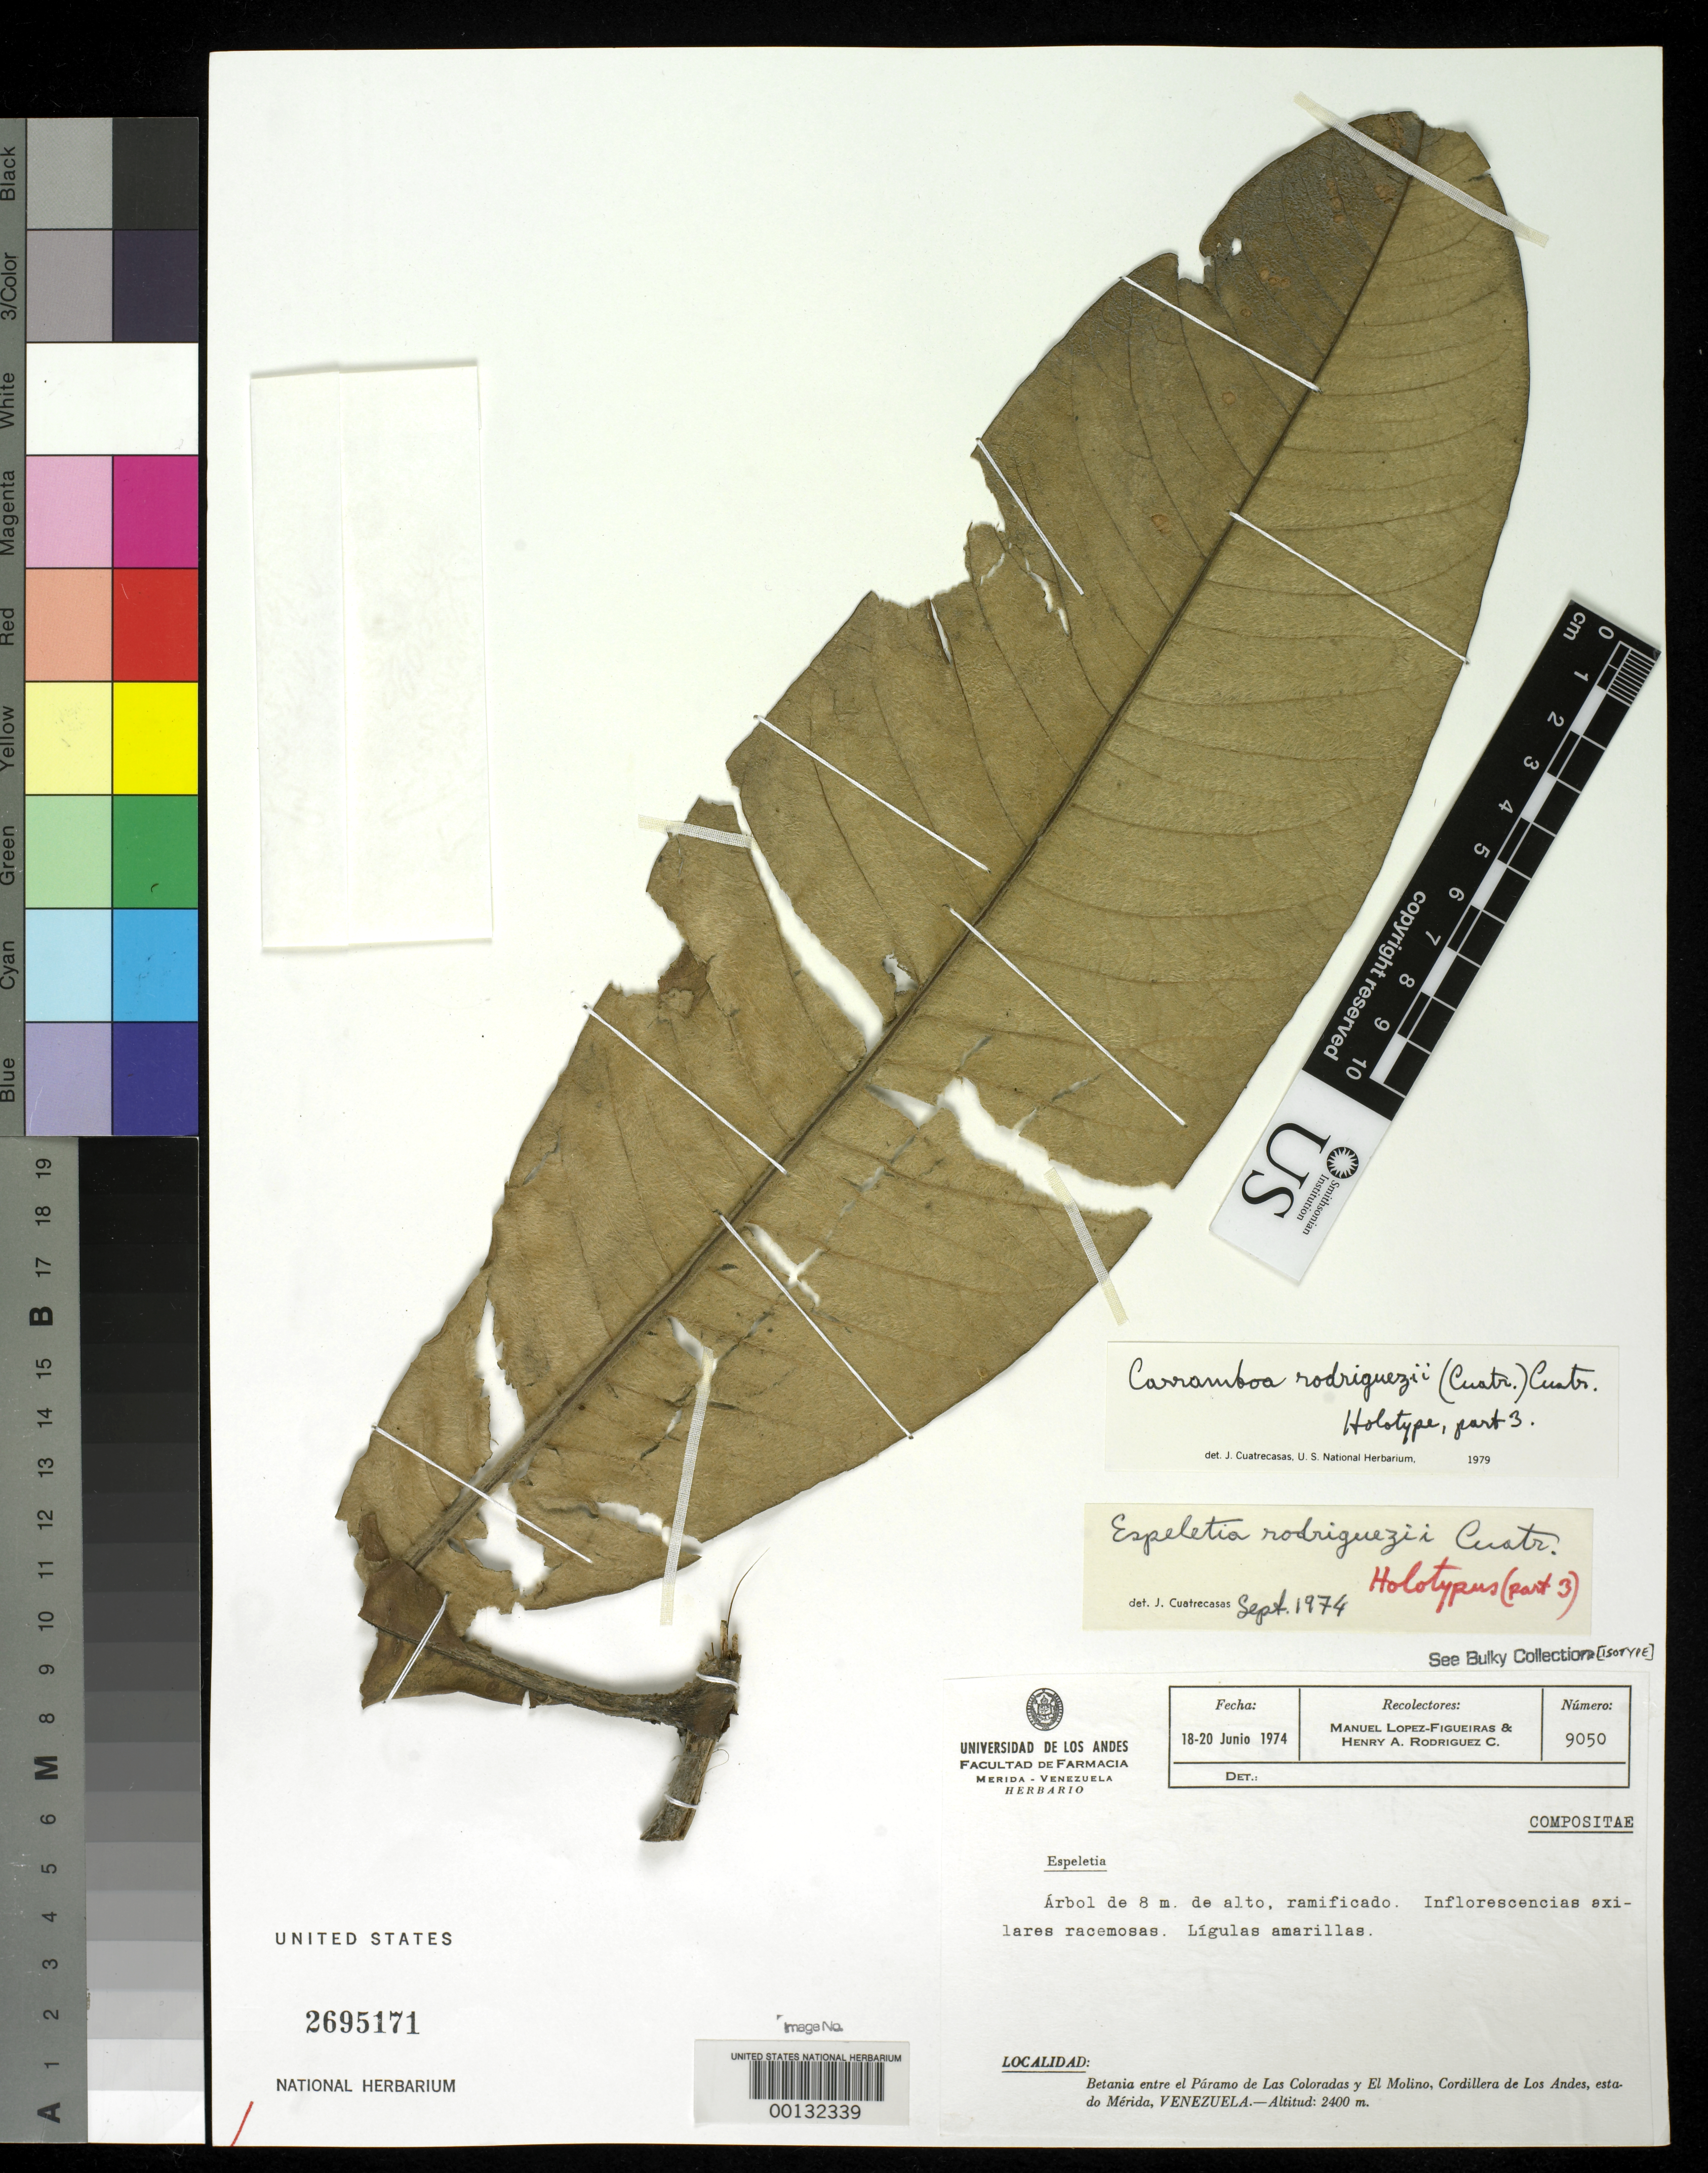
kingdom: Plantae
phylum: Tracheophyta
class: Magnoliopsida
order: Asterales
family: Asteraceae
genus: Espeletia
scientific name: Espeletia rodriguezii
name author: Cuatrec.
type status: Holotype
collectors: M. López Figueiras & H. A. Rodriguez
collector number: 9050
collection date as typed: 18 Jun 1974 to 20 Jun 1974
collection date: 1974-06-18/1974-06-20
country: Venezuela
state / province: Mérida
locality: Betania between Páramo de Las Coloradas and El Molino, Cordillera de Los Andes.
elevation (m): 2400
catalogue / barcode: US 2695171